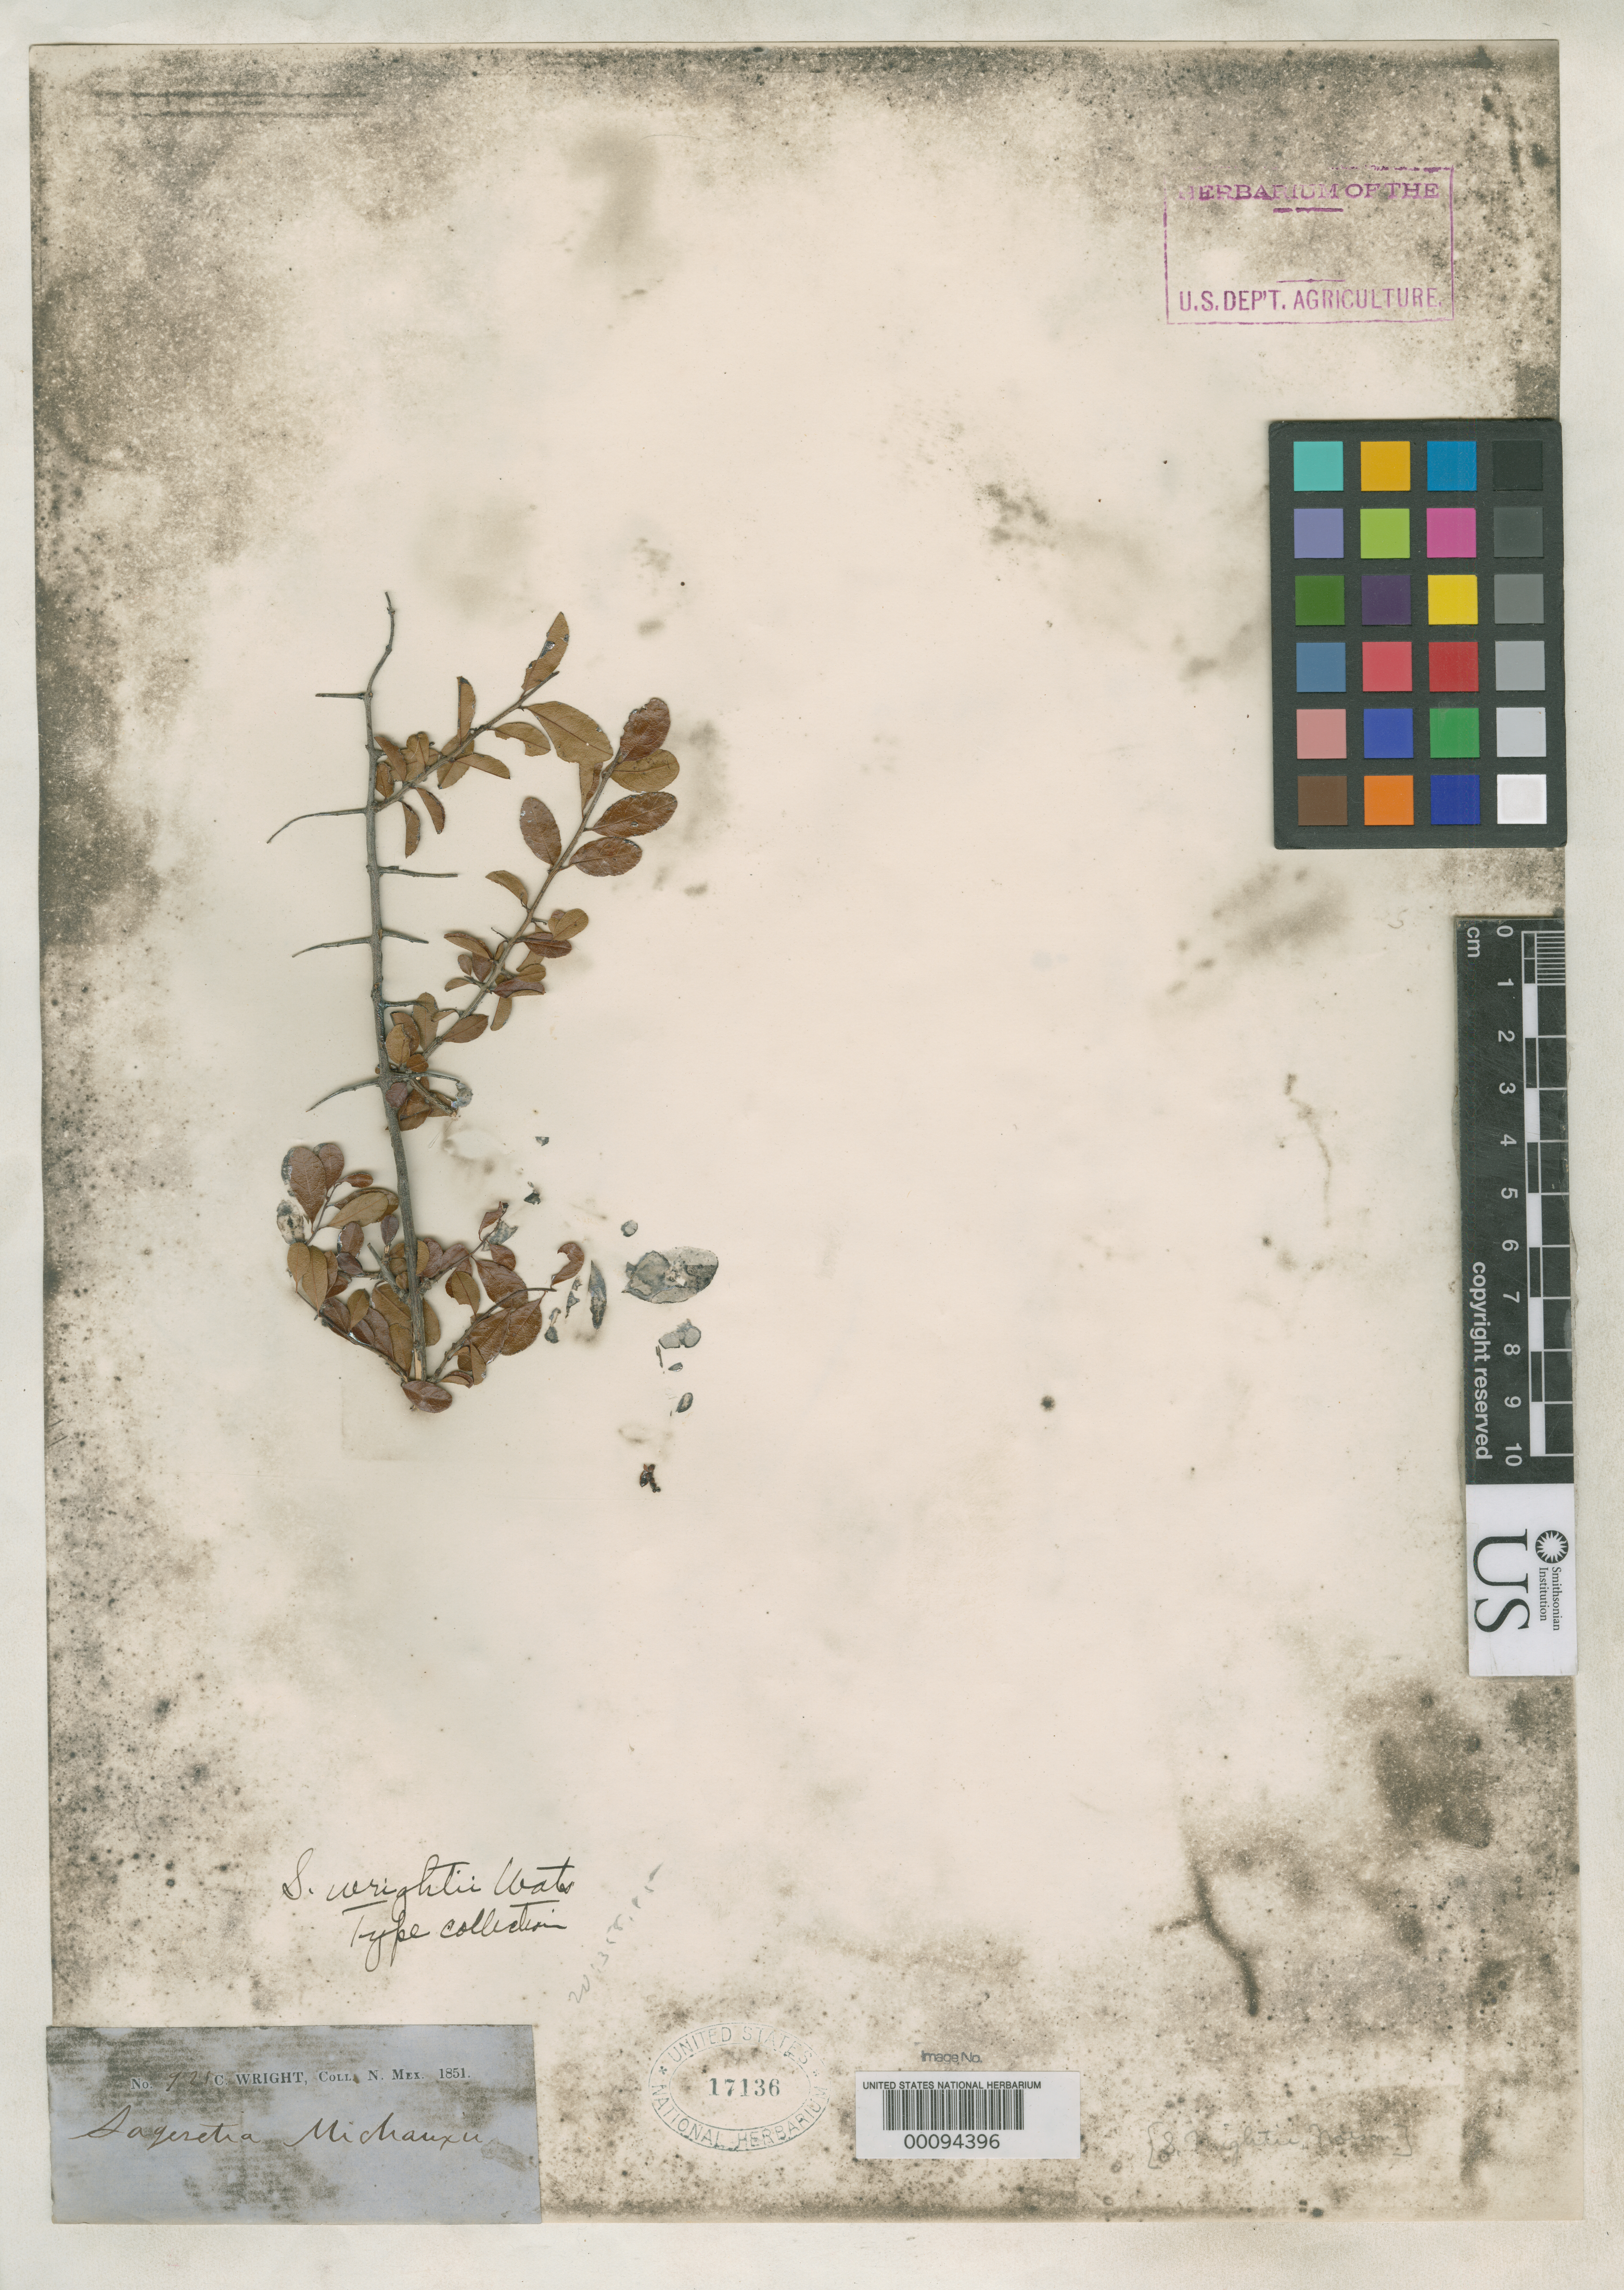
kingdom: Plantae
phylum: Tracheophyta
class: Magnoliopsida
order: Rosales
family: Rhamnaceae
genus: Sageretia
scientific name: Sageretia wrightii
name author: S. Watson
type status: Syntype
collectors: C. Wright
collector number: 925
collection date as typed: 1851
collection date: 1851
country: Mexico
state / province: Sonora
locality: Santa Cruz.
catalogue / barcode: US 17136